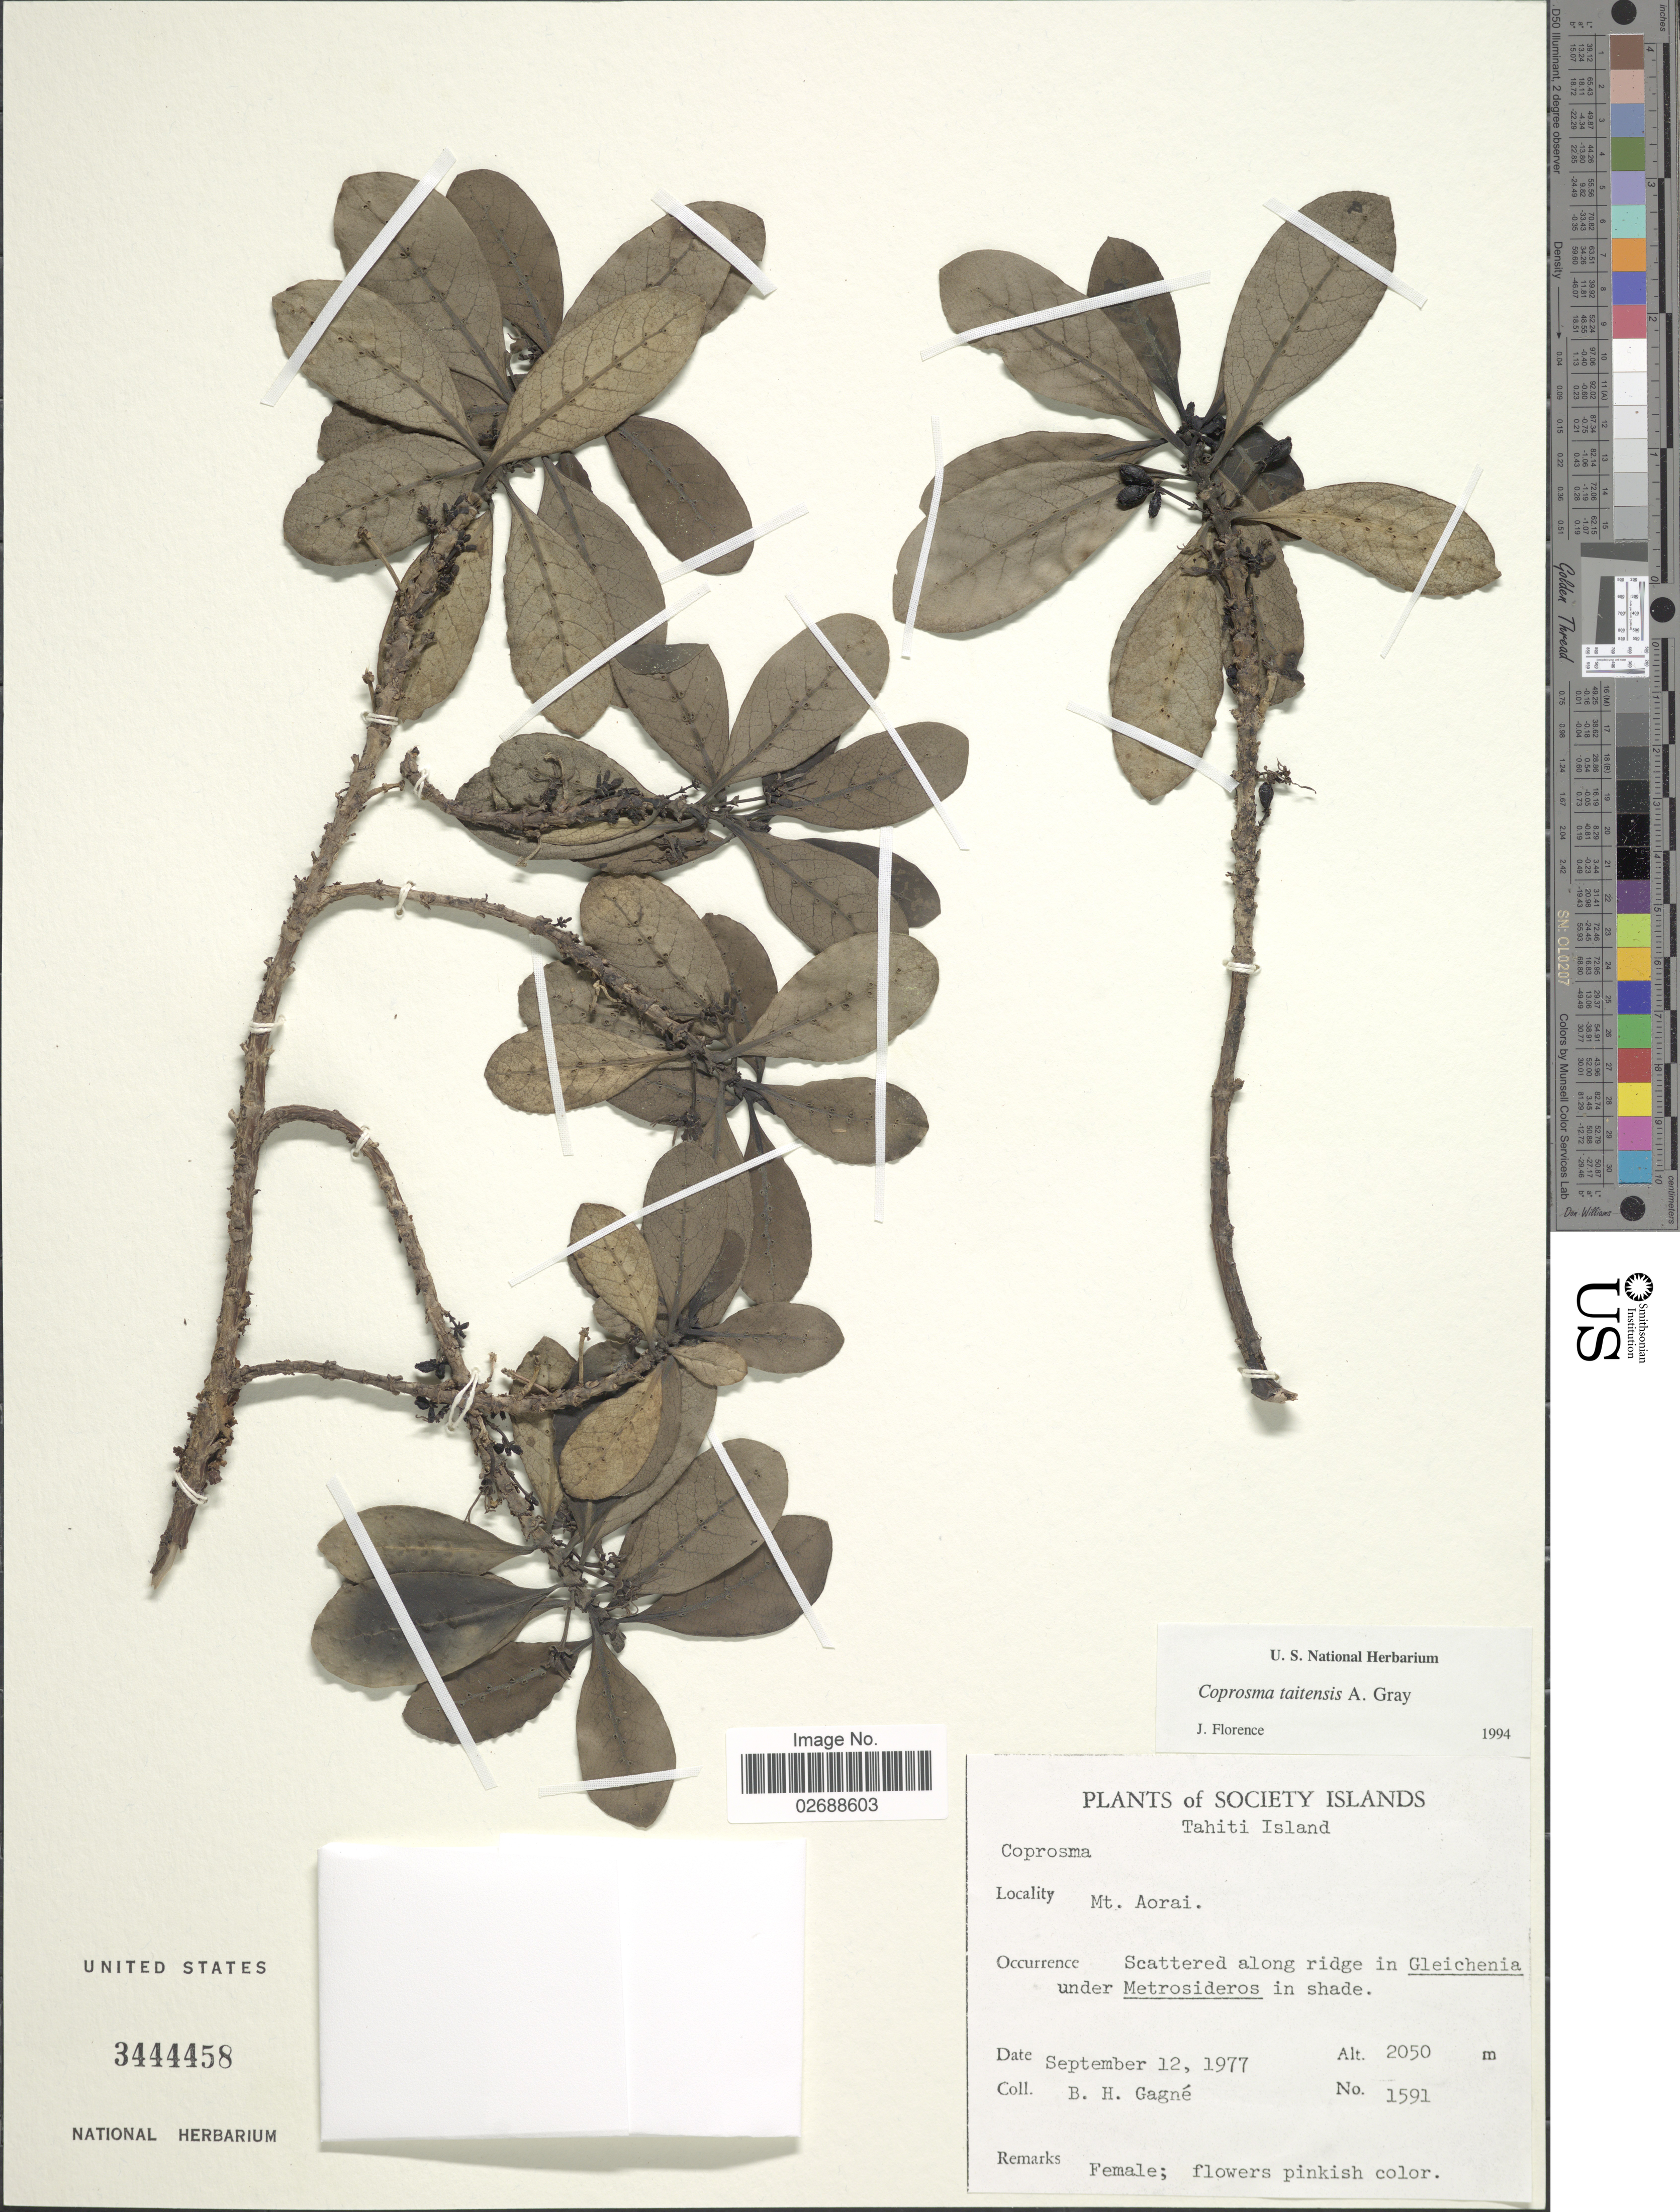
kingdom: Plantae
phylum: Tracheophyta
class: Magnoliopsida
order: Gentianales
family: Rubiaceae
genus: Coprosma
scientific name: Coprosma tahitensis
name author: A. Gray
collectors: B. H. Gagné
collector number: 1591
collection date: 1977-09-12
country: French Polynesia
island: Tahiti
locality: Society Islands. Tahiti Island. Mt. Aorai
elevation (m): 2050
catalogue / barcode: US 3444458